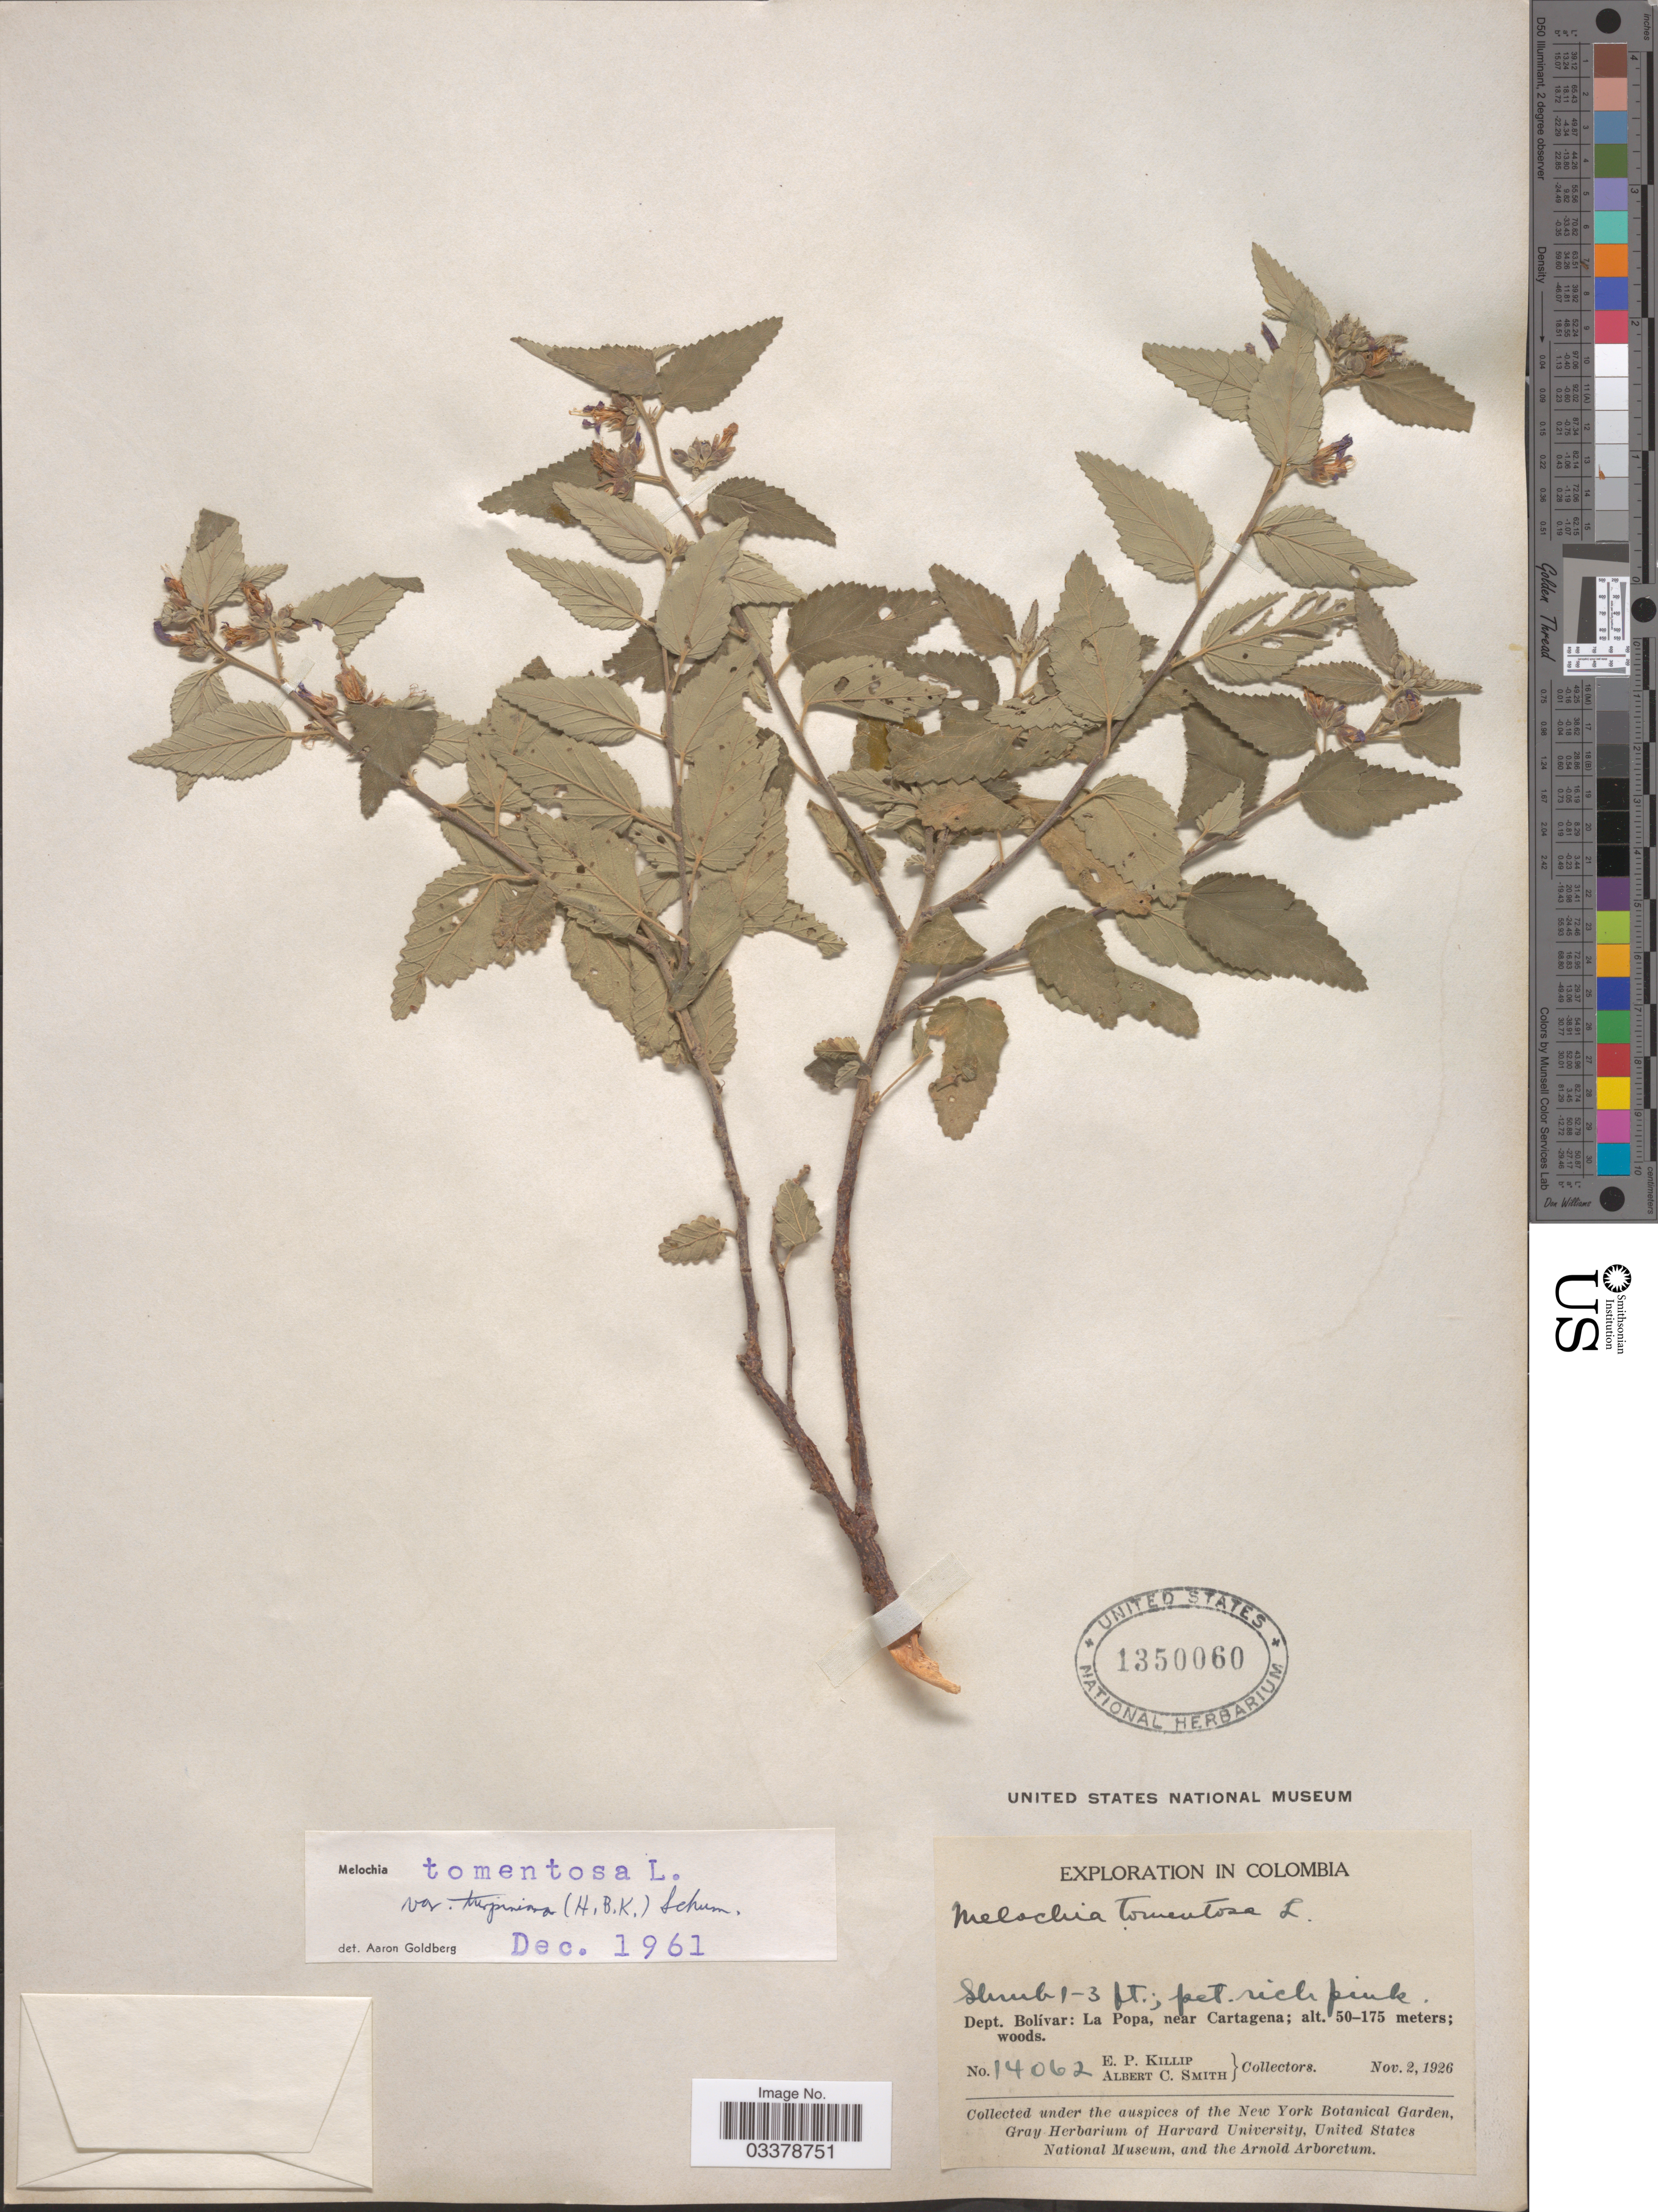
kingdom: Plantae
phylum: Tracheophyta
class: Magnoliopsida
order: Malvales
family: Malvaceae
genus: Melochia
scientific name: Melochia tomentosa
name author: L.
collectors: E. P. Killip & A. C. Smith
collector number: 14062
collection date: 1926-11-02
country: Colombia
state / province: Bolívar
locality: Dept. Bolívar: La Popa, near Cartagena.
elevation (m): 50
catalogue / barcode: US 1350060